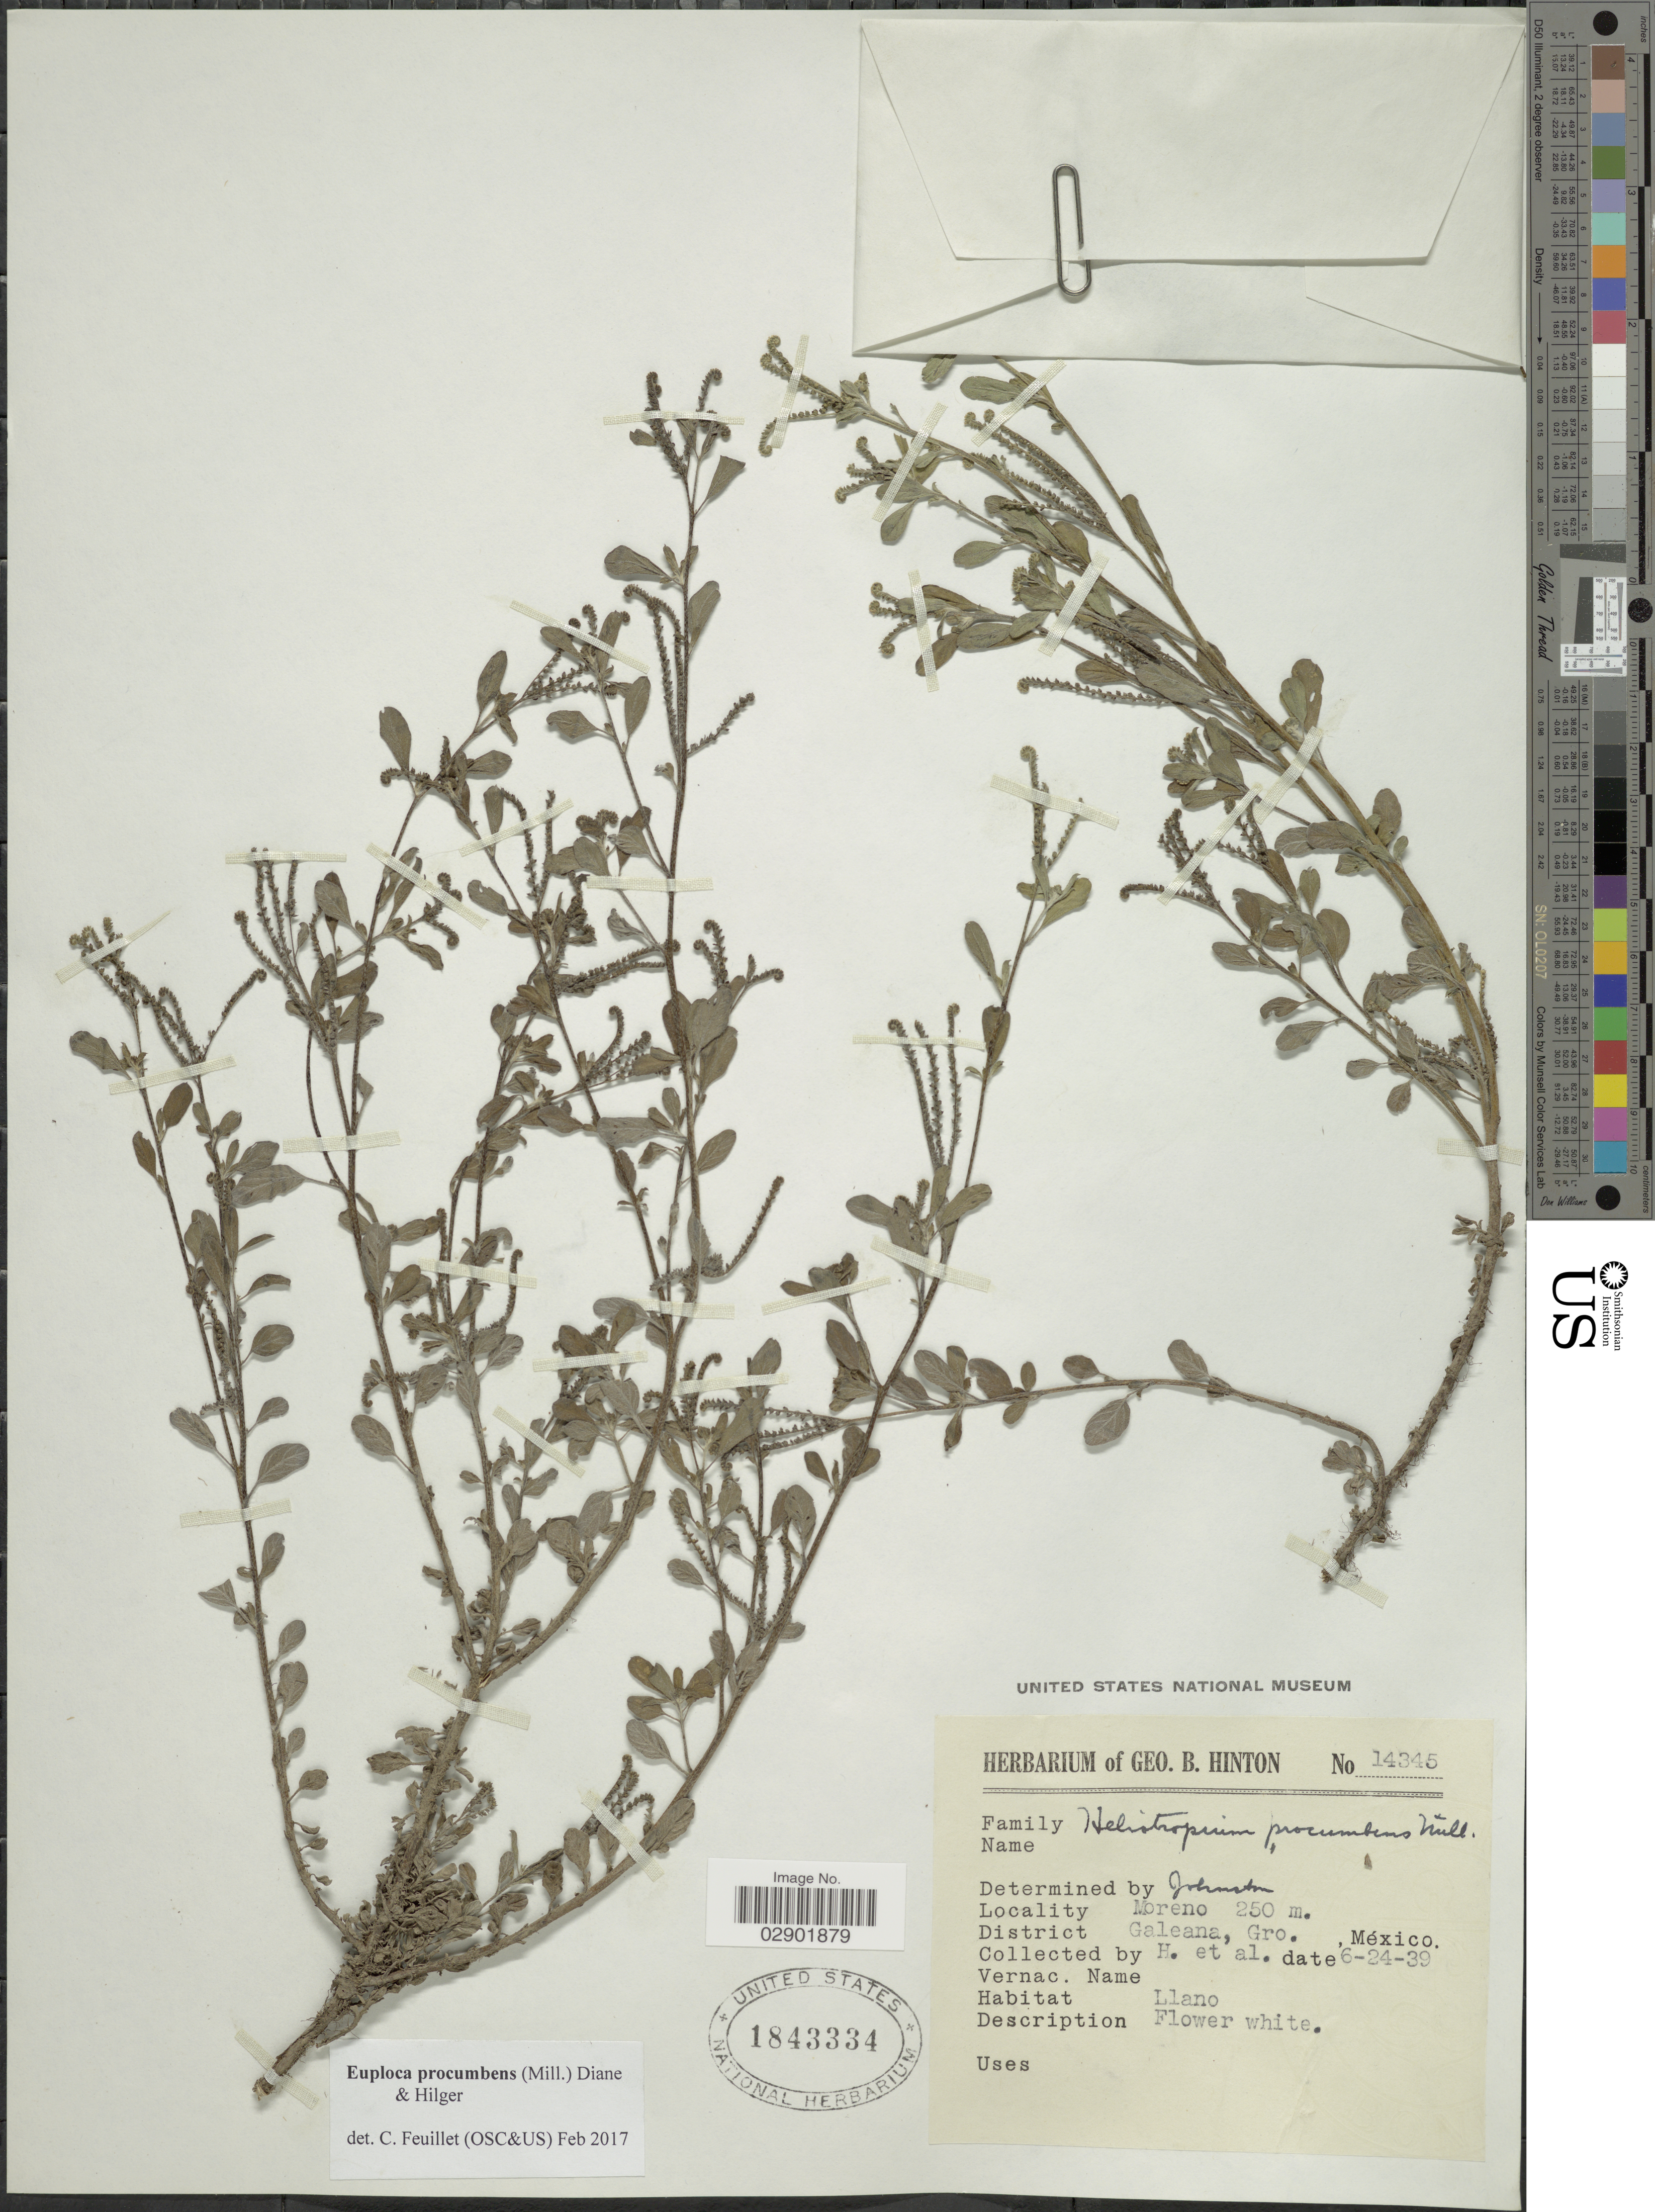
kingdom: Plantae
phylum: Tracheophyta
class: Magnoliopsida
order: Boraginales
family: Heliotropiaceae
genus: Euploca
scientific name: Euploca procumbens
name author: (Mill.) Diane & Hilger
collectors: G. B. Hinton & et al.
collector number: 14345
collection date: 1939-06-24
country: Mexico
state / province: Guerrero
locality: Moreno. District Galeana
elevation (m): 250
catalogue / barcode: US 1843334